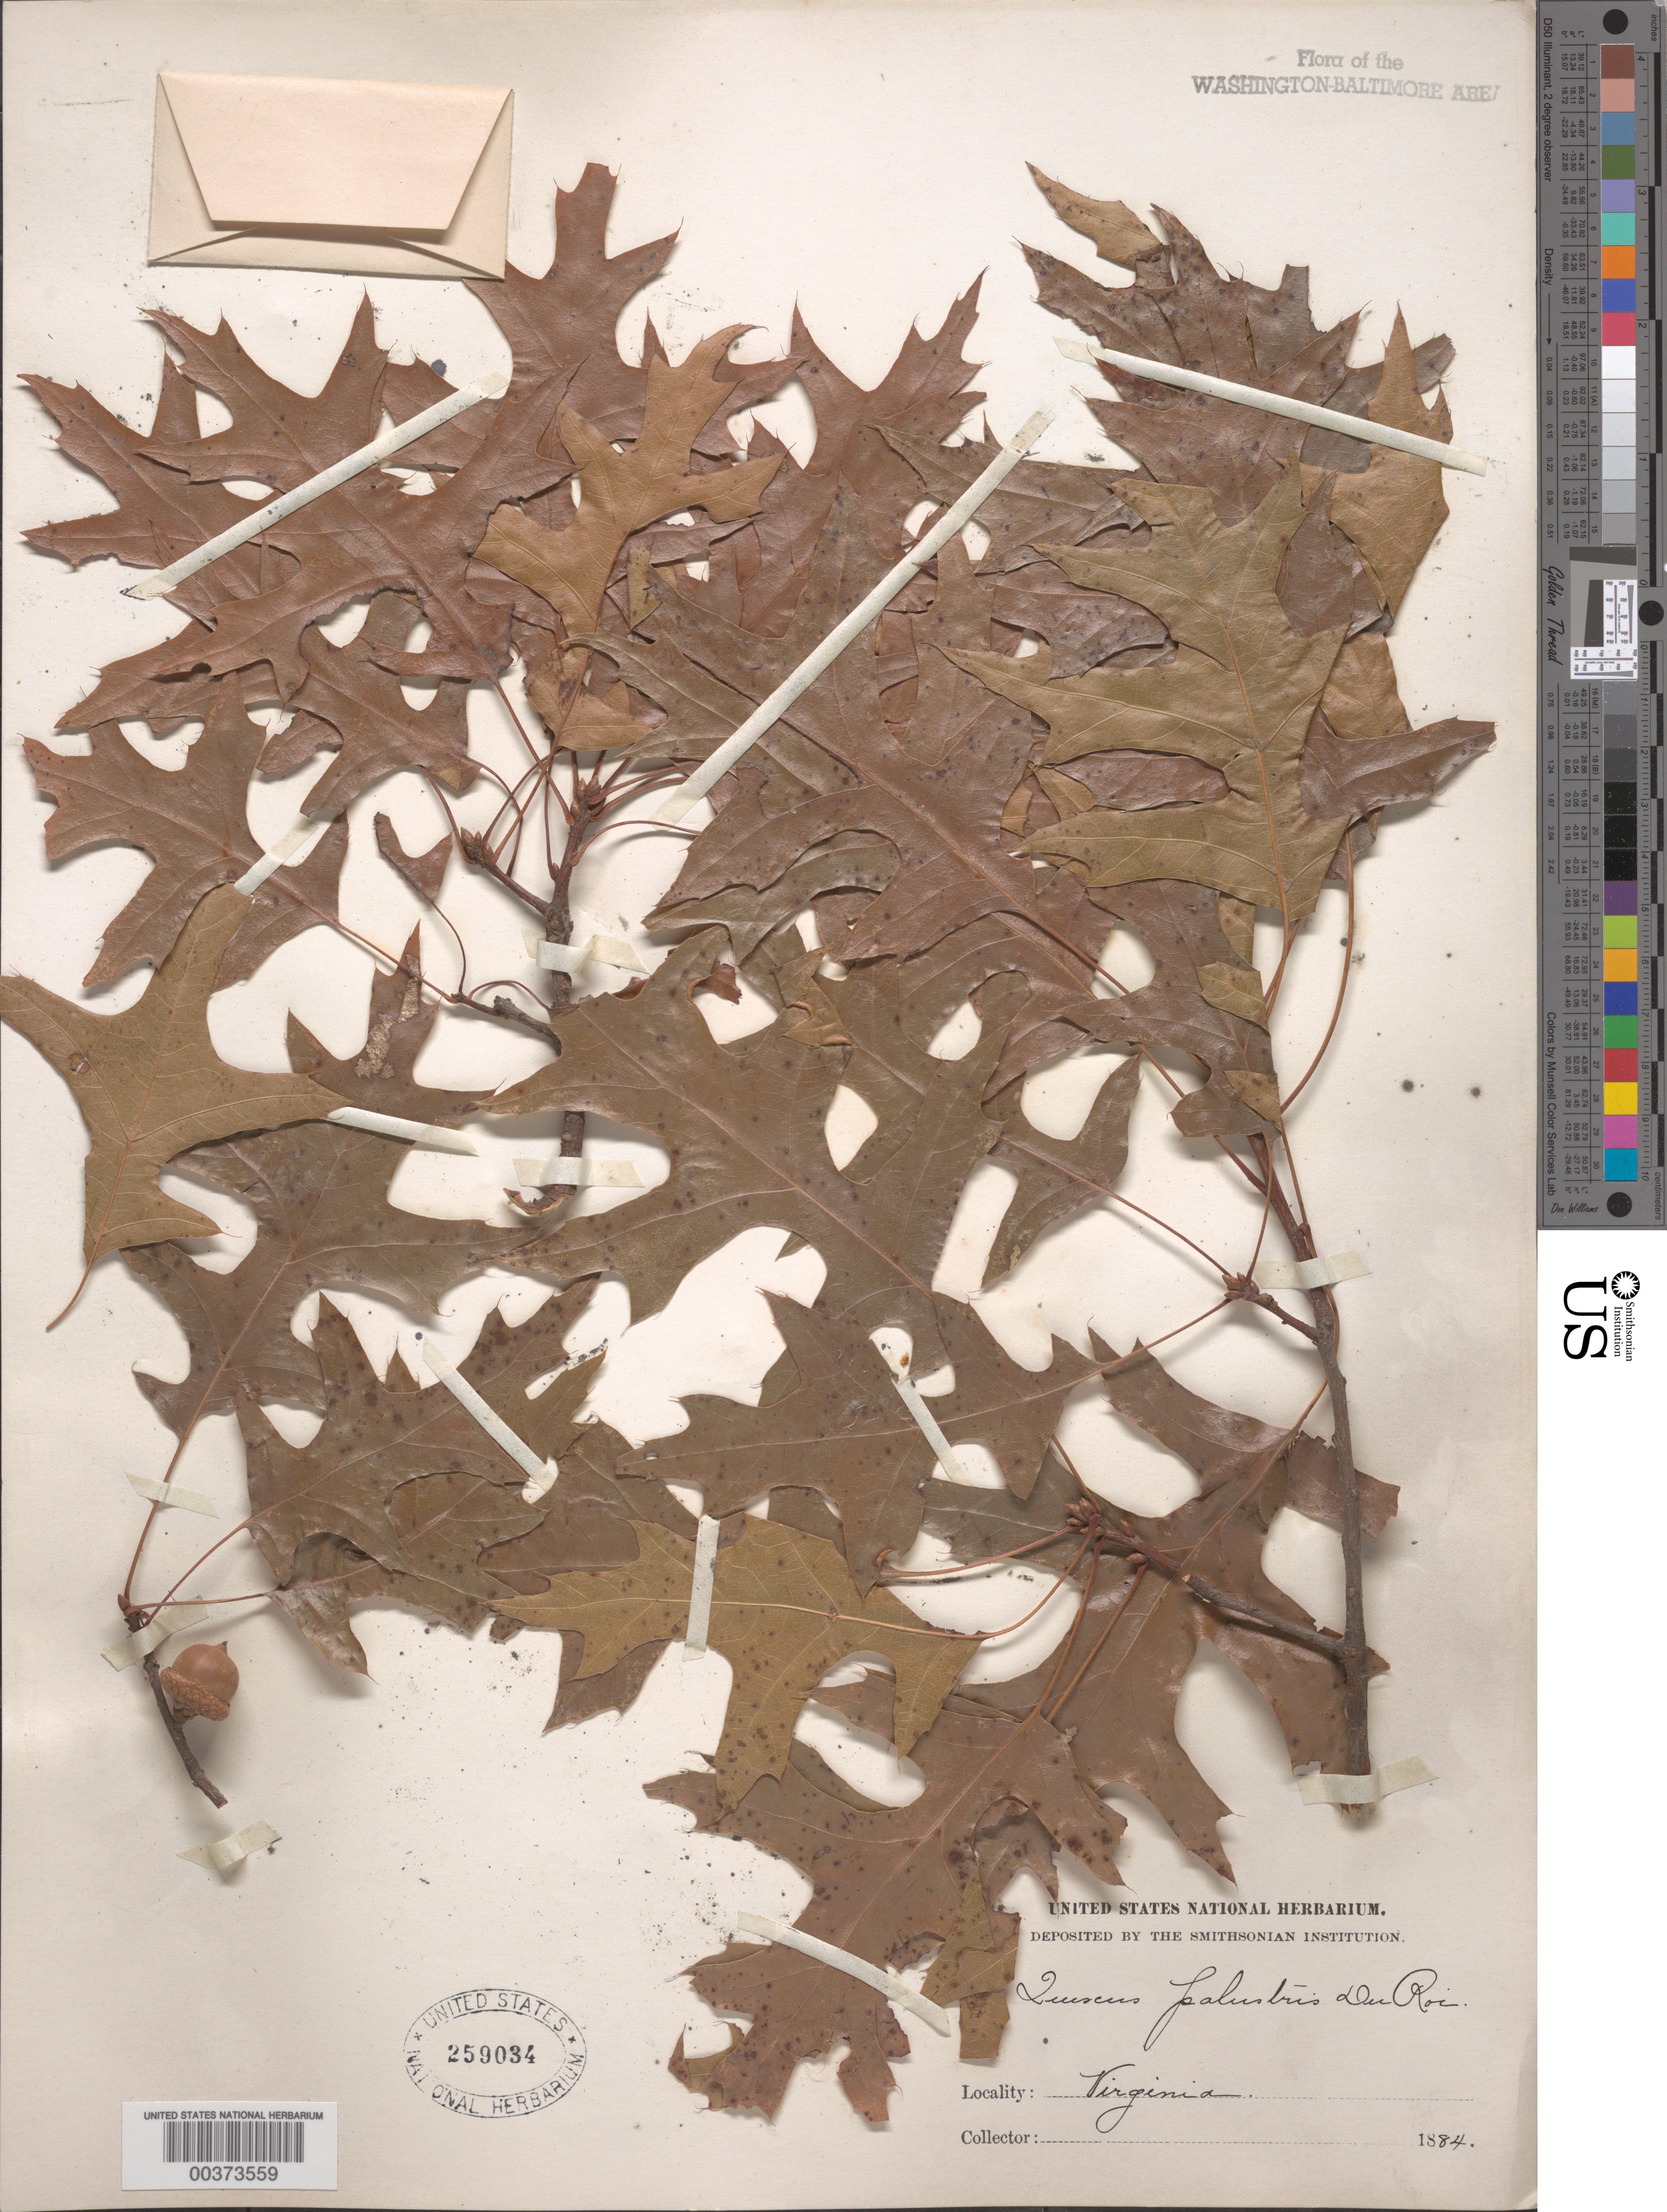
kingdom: Plantae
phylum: Tracheophyta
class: Magnoliopsida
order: Fagales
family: Fagaceae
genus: Quercus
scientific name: Quercus palustris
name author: Münchh.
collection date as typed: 1884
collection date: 1884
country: United States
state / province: Virginia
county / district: Fairfax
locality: West Falls Church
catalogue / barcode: US 259034